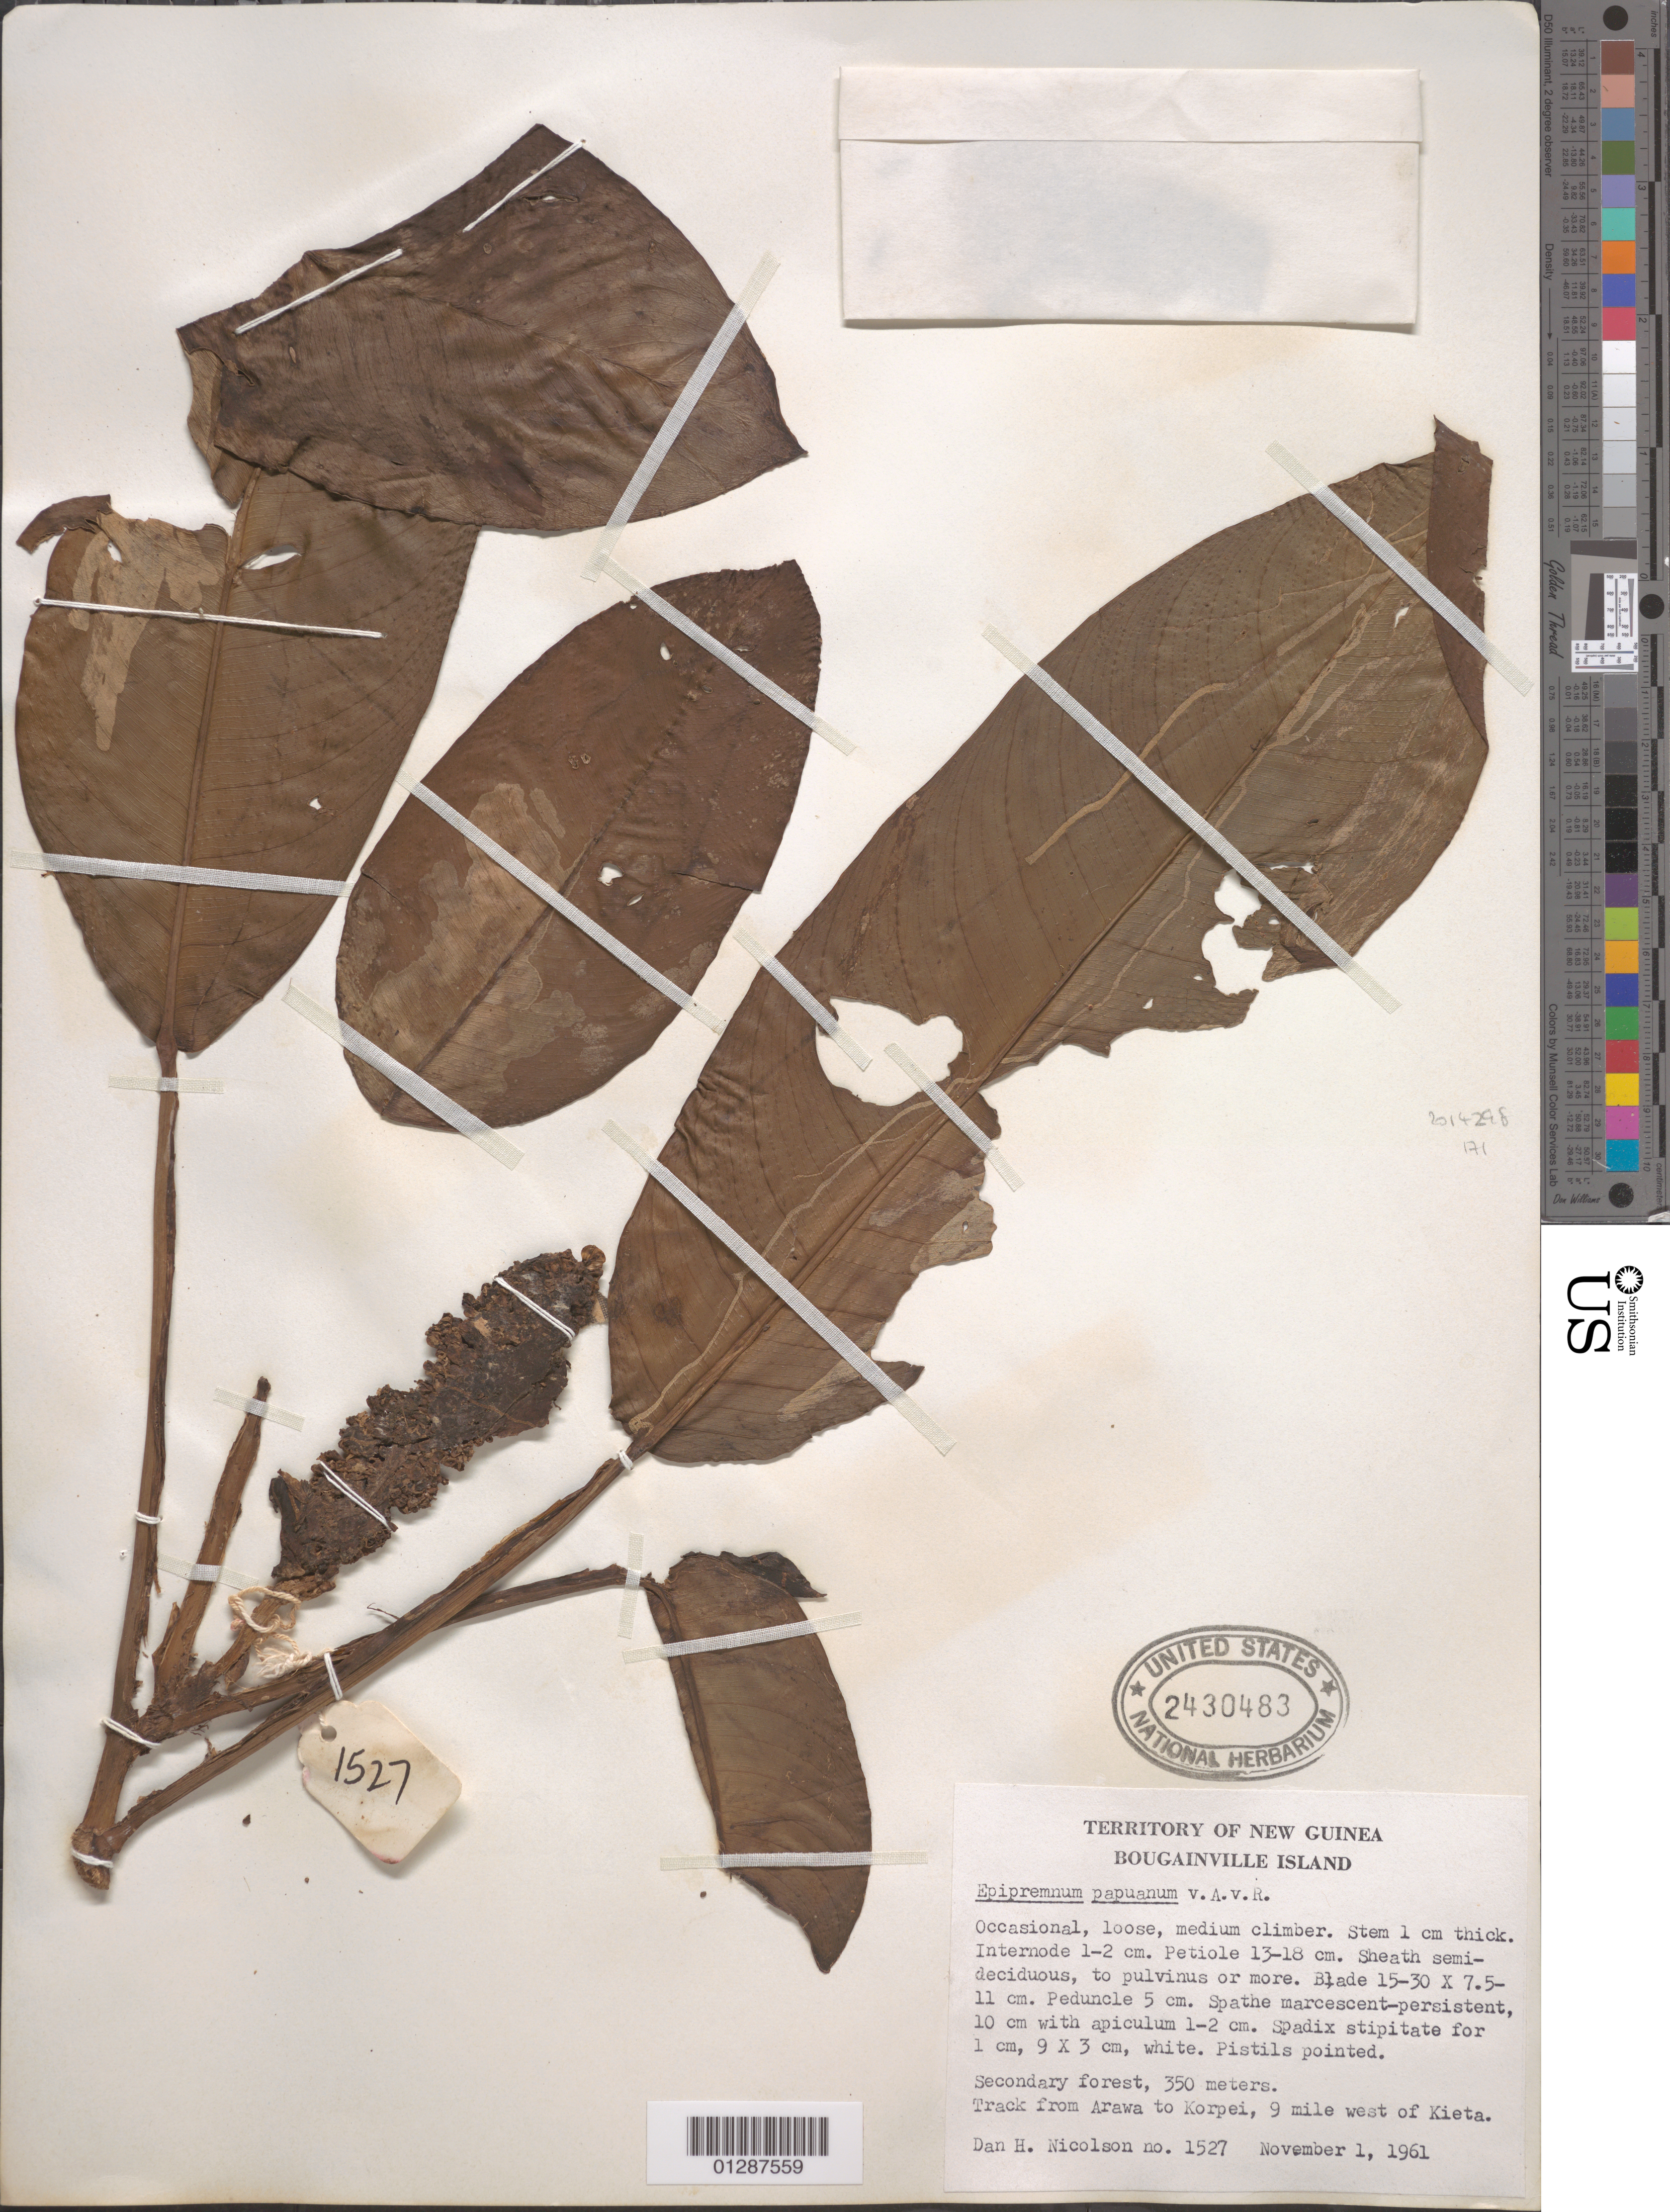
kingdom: Plantae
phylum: Tracheophyta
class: Liliopsida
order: Alismatales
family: Araceae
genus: Epipremnum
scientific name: Epipremnum papuanum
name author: Alderw.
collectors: D. H. Nicolson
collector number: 1527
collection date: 1961-11-01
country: Papua New Guinea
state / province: Bougainville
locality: Territory of New Guinea, Bougainville Island. Track from Arawa to Korpei, 9 mile west of Kieta.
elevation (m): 350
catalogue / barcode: US 2430483